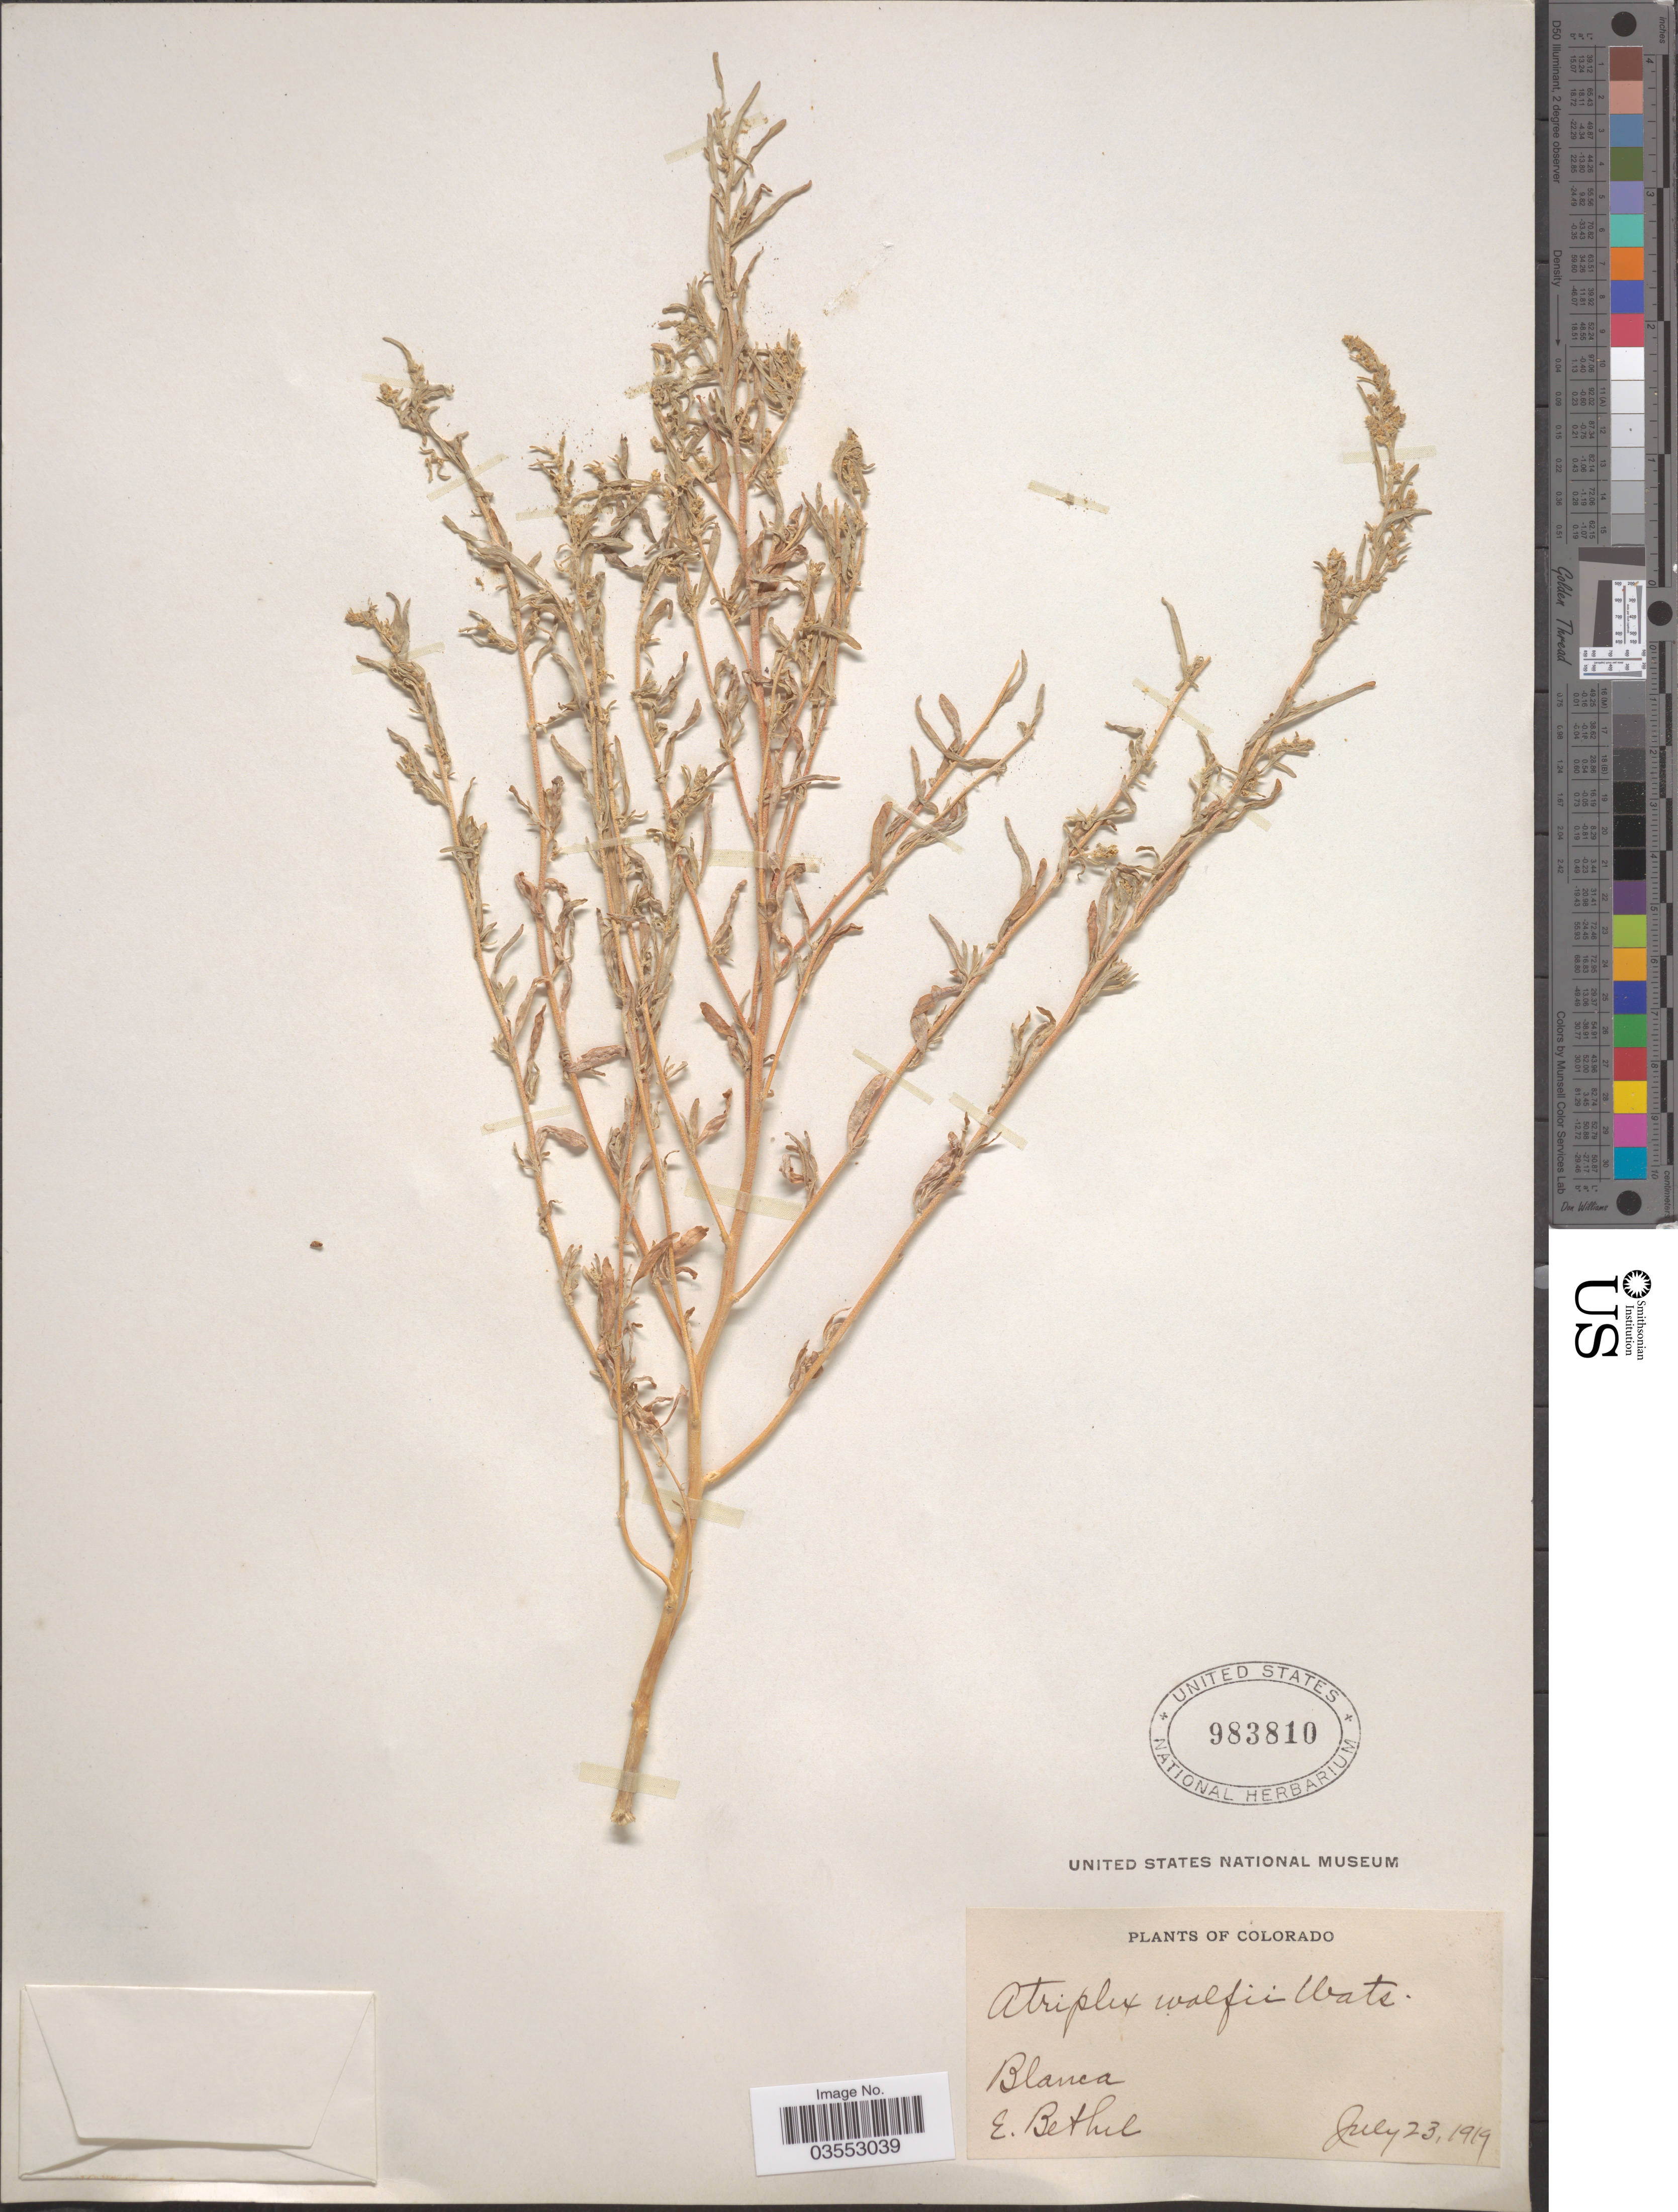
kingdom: Plantae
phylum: Tracheophyta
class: Magnoliopsida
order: Caryophyllales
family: Amaranthaceae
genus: Atriplex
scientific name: Atriplex wolfii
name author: S. Watson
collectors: E. Bethel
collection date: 1919-07-23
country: United States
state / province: Colorado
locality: Blanca.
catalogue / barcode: US 983810